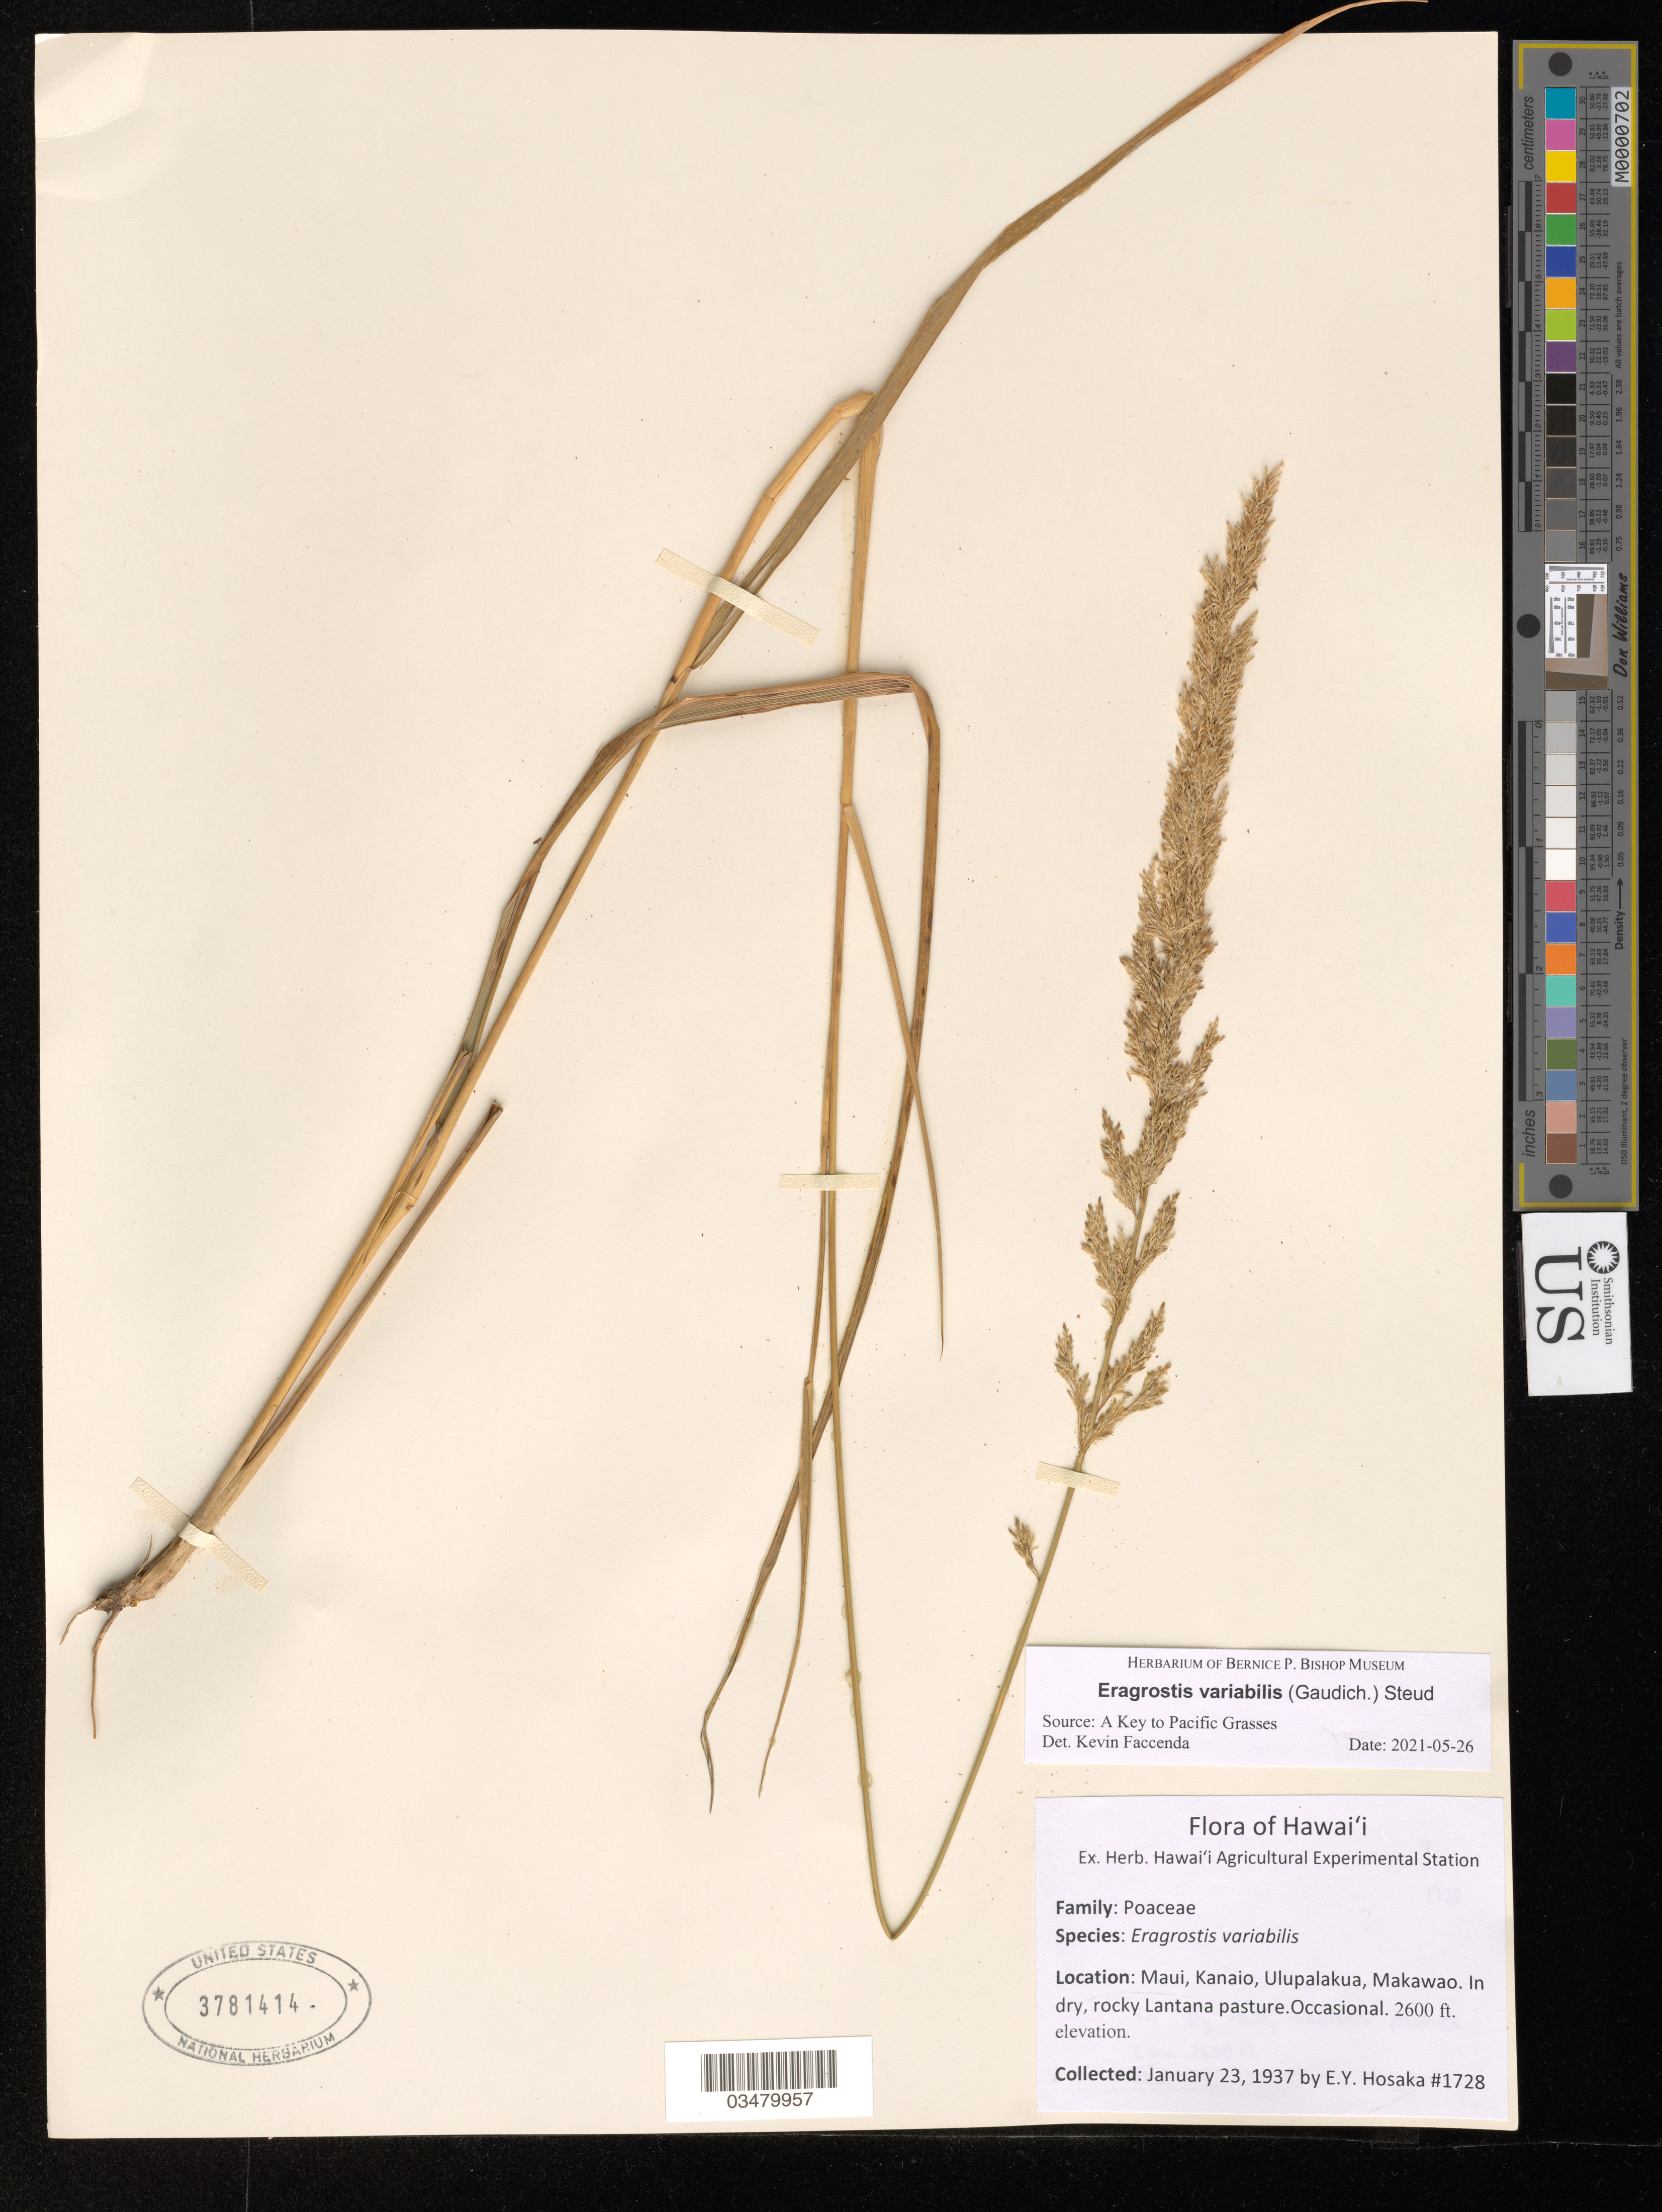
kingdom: Plantae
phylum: Tracheophyta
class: Liliopsida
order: Poales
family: Poaceae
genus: Eragrostis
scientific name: Eragrostis variabilis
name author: (Gaudich.) Steud.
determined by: Faccenda, K.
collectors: E. Y. Hosaka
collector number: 1728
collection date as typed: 23 Jan 1937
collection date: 1937-01-23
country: United States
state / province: Hawaii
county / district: Maui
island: Maui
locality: Kanaio, Ulupalakua, Makawao District.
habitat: Dry, rocky Lantana pasture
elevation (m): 792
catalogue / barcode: US 3781414